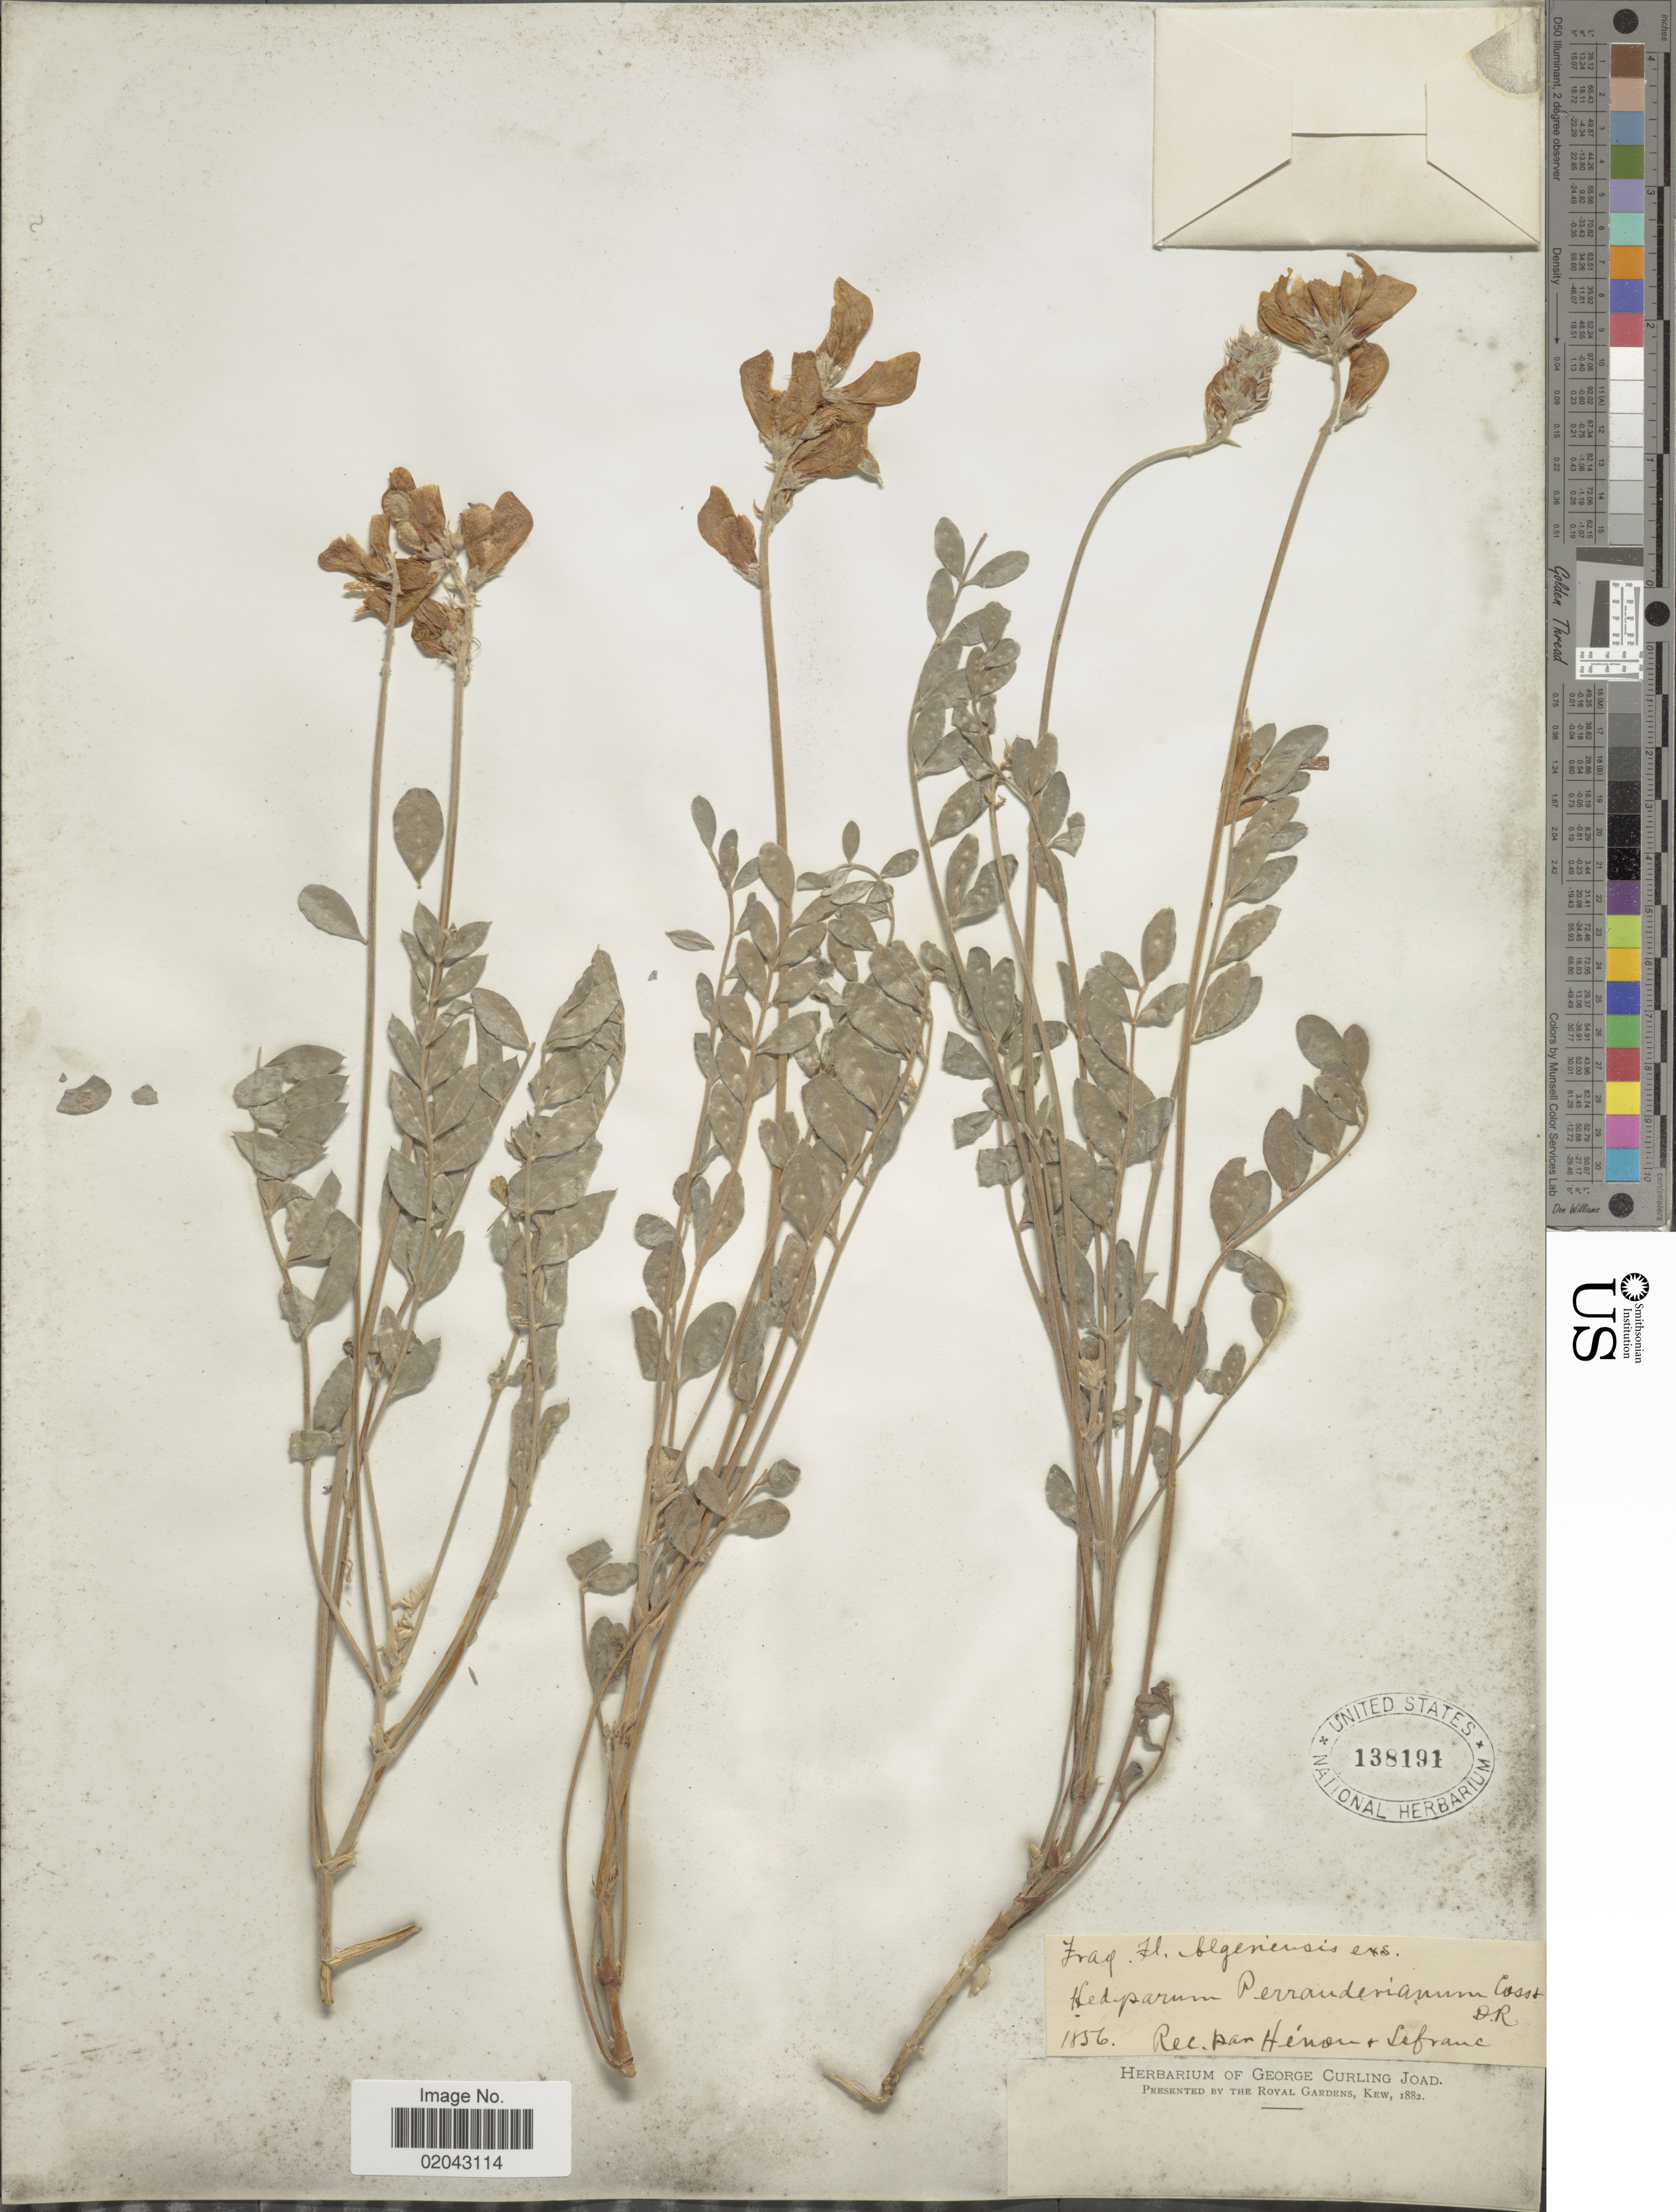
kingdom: Plantae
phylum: Tracheophyta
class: Magnoliopsida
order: Fabales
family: Fabaceae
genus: Hedysarum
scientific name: Hedysarum perrauderianum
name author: Coss. & Durieu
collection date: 1856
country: Iraq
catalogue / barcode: US 138191